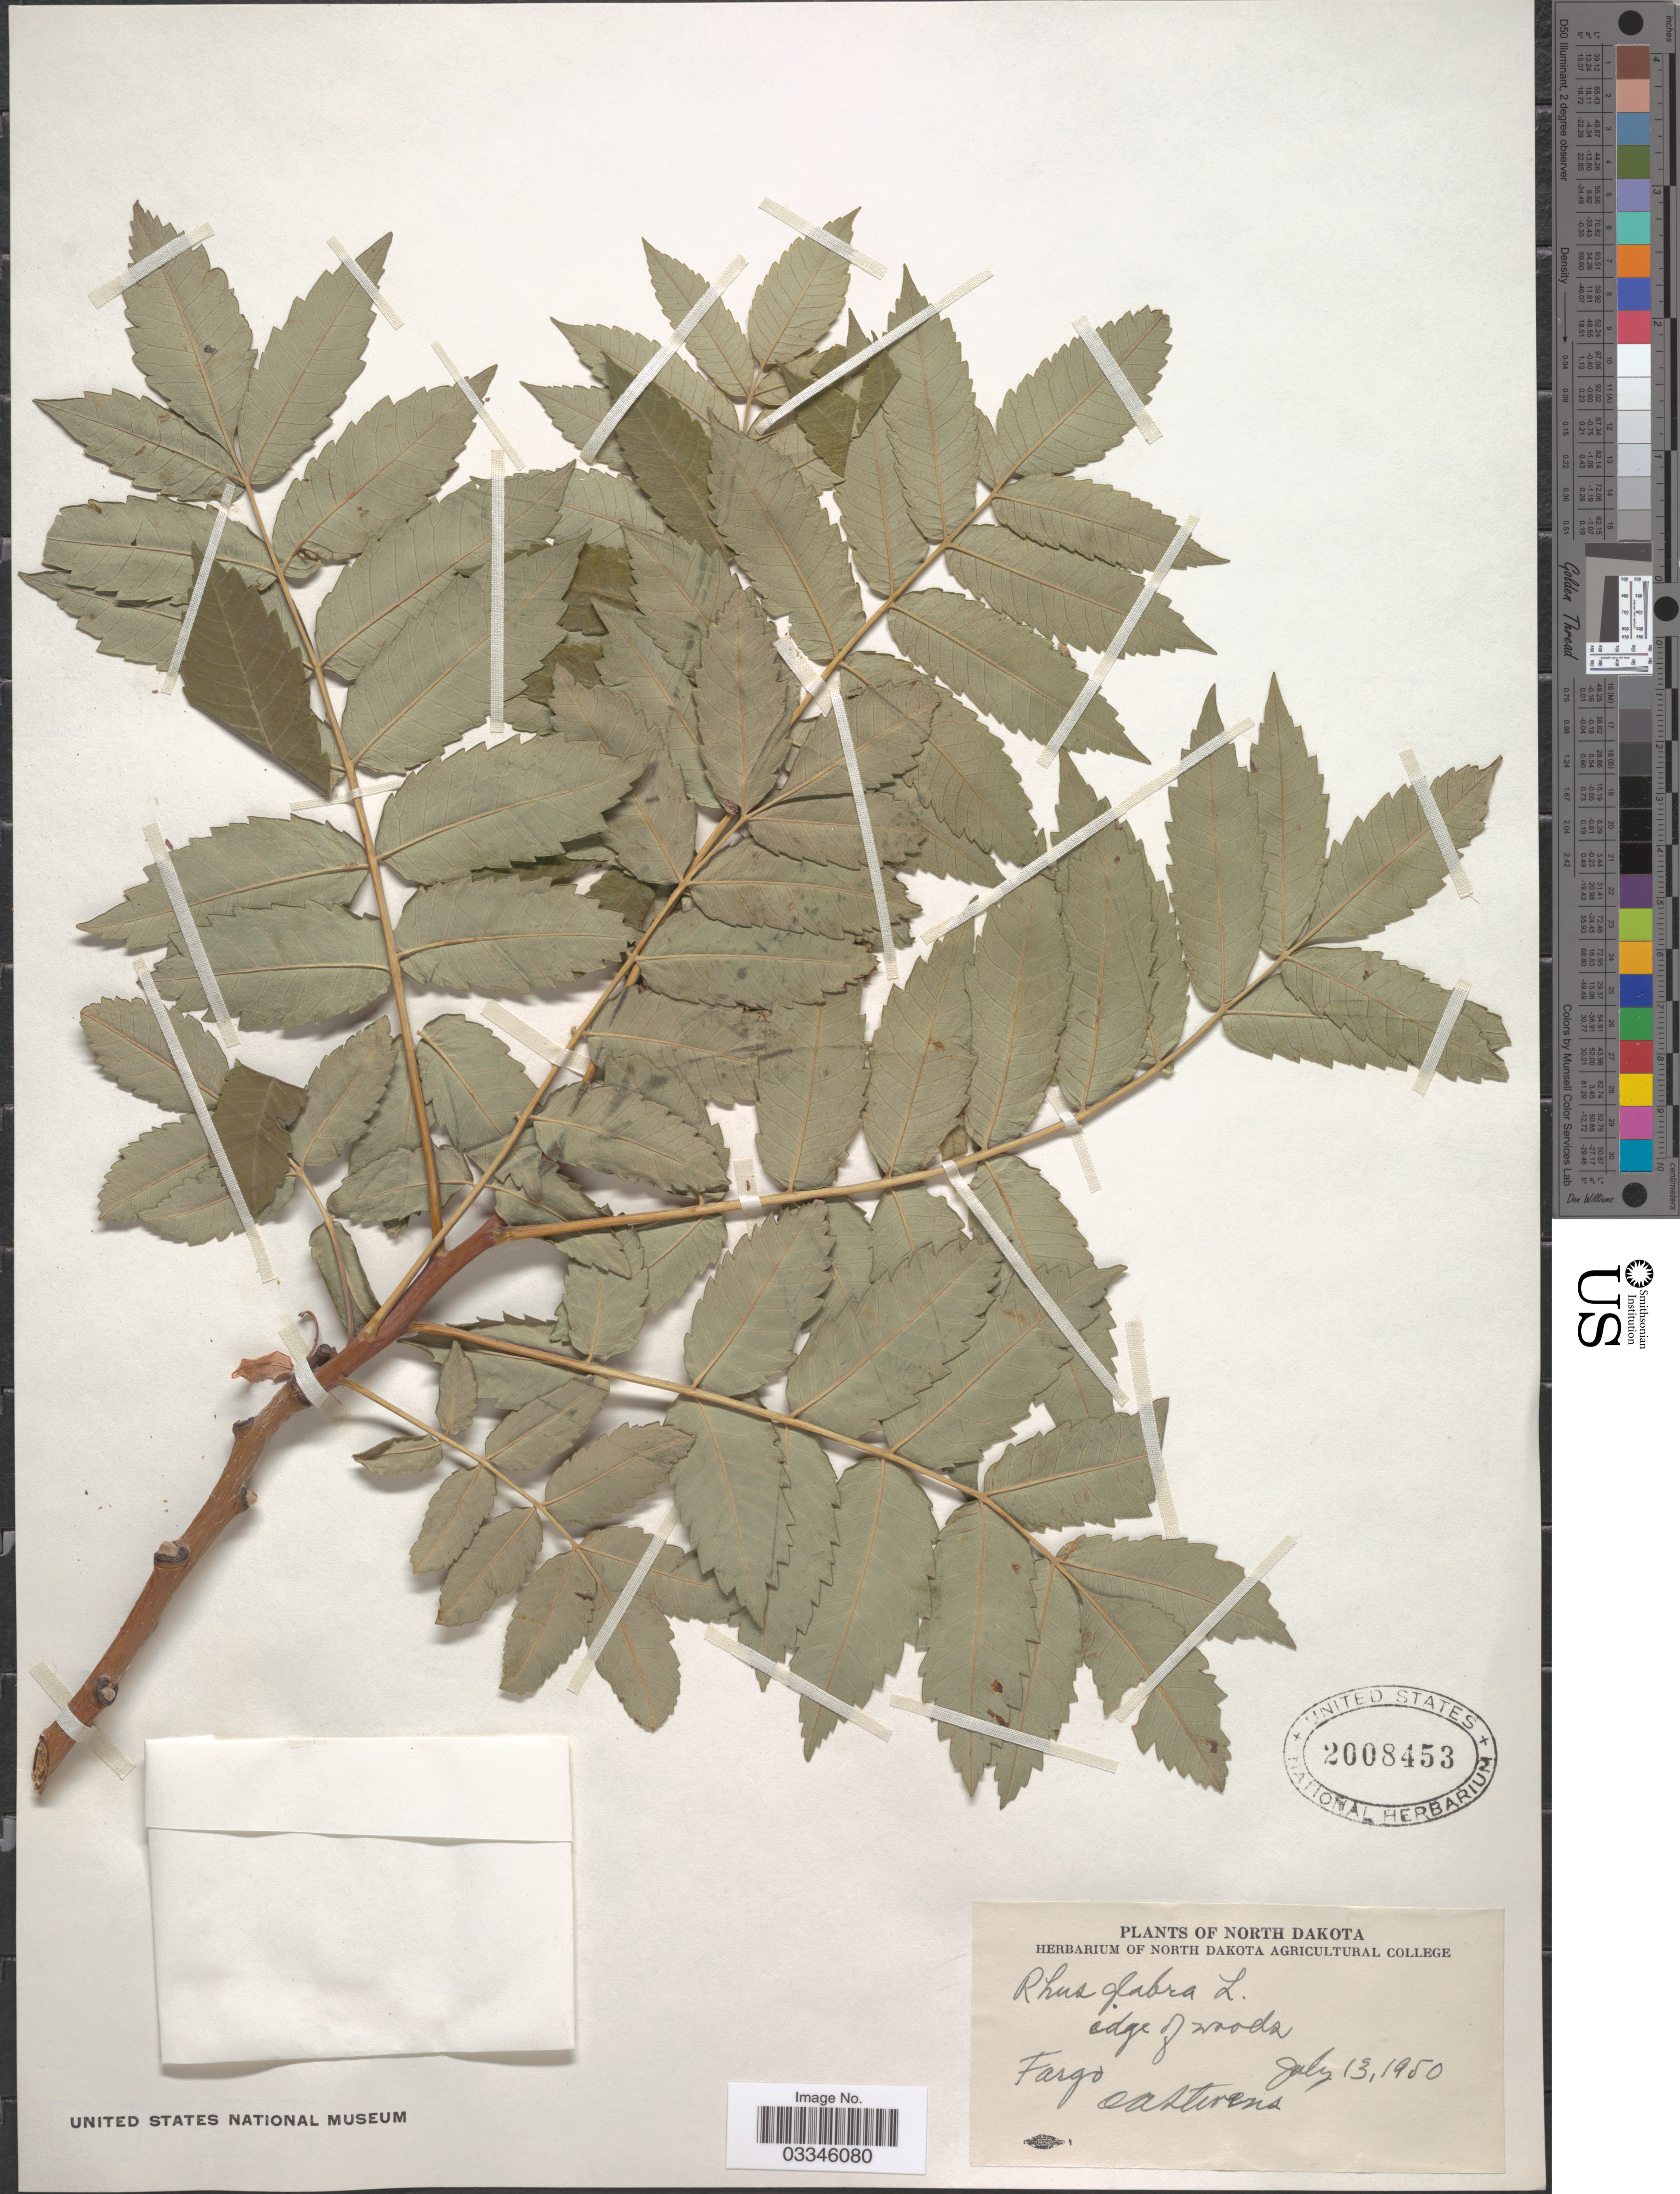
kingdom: Plantae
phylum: Tracheophyta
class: Magnoliopsida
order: Sapindales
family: Anacardiaceae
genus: Rhus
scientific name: Rhus glabra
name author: L.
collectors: O. A. Stevens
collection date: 1950-07-13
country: United States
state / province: North Dakota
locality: Fargo.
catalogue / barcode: US 2008453